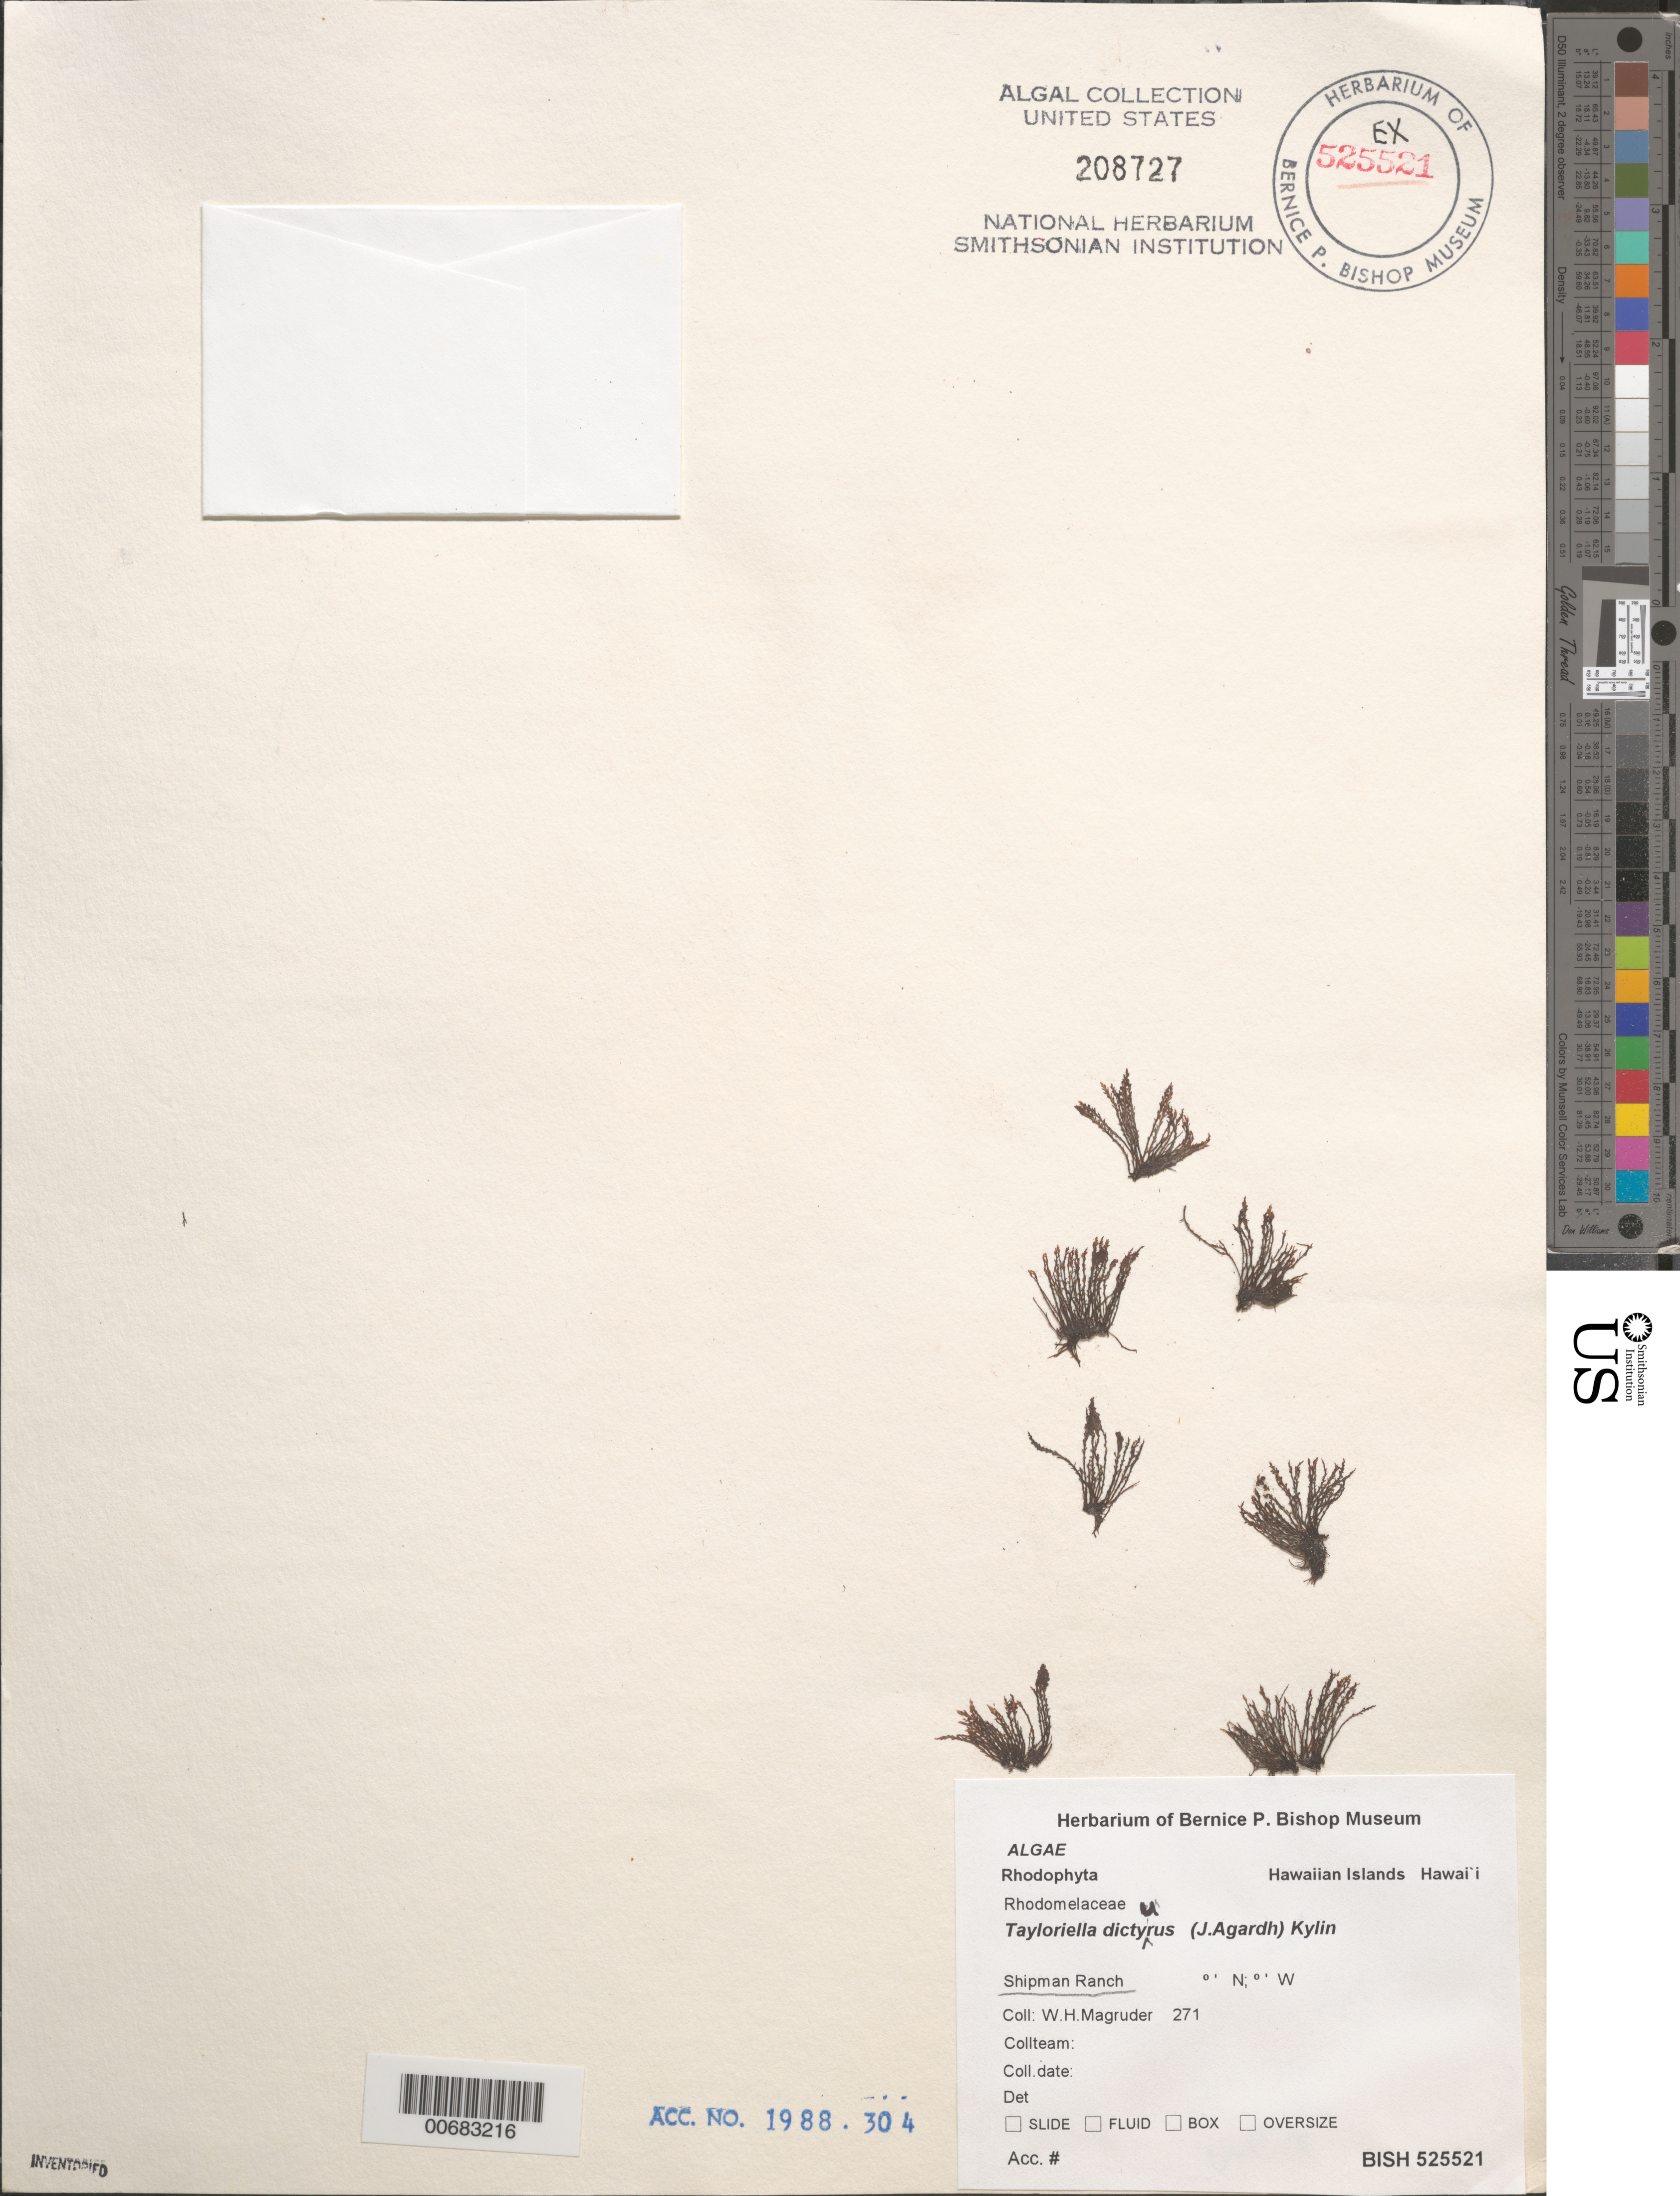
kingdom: Plantae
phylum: Rhodophyta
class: Florideophyceae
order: Ceramiales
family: Rhodomelaceae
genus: Tayloriella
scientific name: Tayloriella dictyurus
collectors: W. Magruder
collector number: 271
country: United States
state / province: Hawaii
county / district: Hawaii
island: Hawaii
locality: Shipman Ranch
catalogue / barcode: US 208727